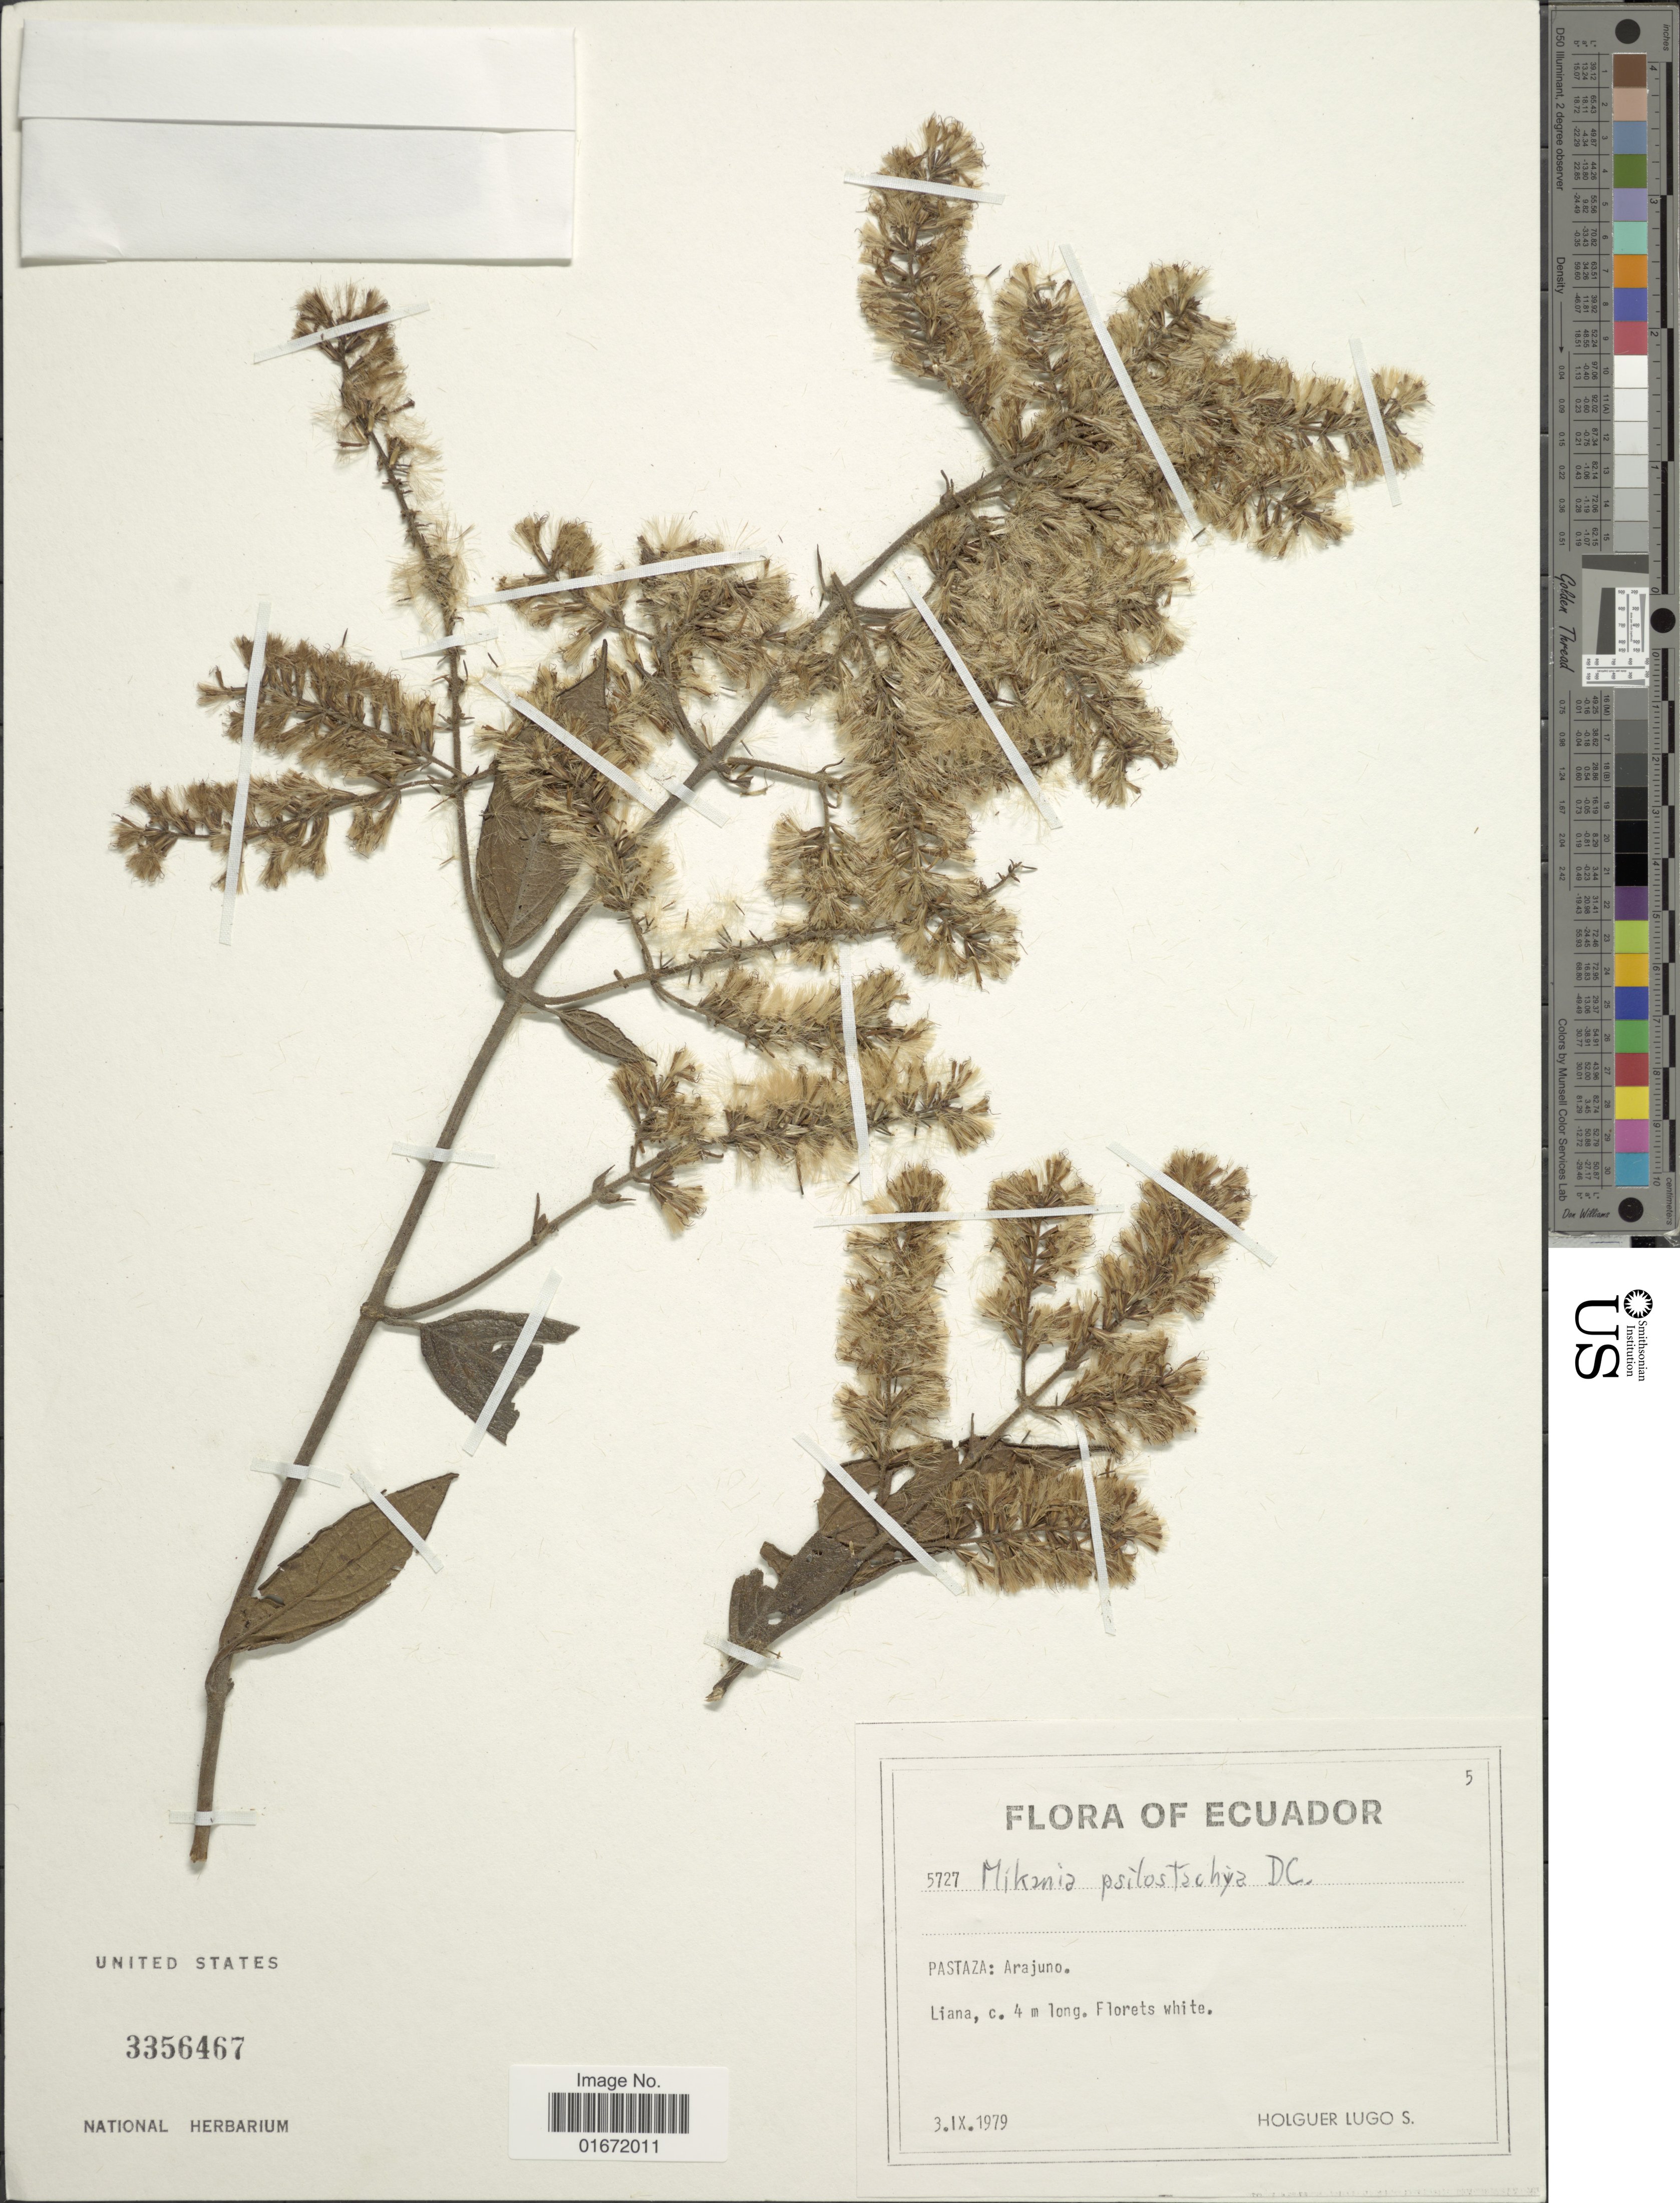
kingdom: Plantae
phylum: Tracheophyta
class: Magnoliopsida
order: Asterales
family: Asteraceae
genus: Mikania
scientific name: Mikania psilostachya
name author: DC.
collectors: H. Lugo S.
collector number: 5727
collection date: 1979-09-03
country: Ecuador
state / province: Pastaza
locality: Pastaza: Arajuno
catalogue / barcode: US 3356467